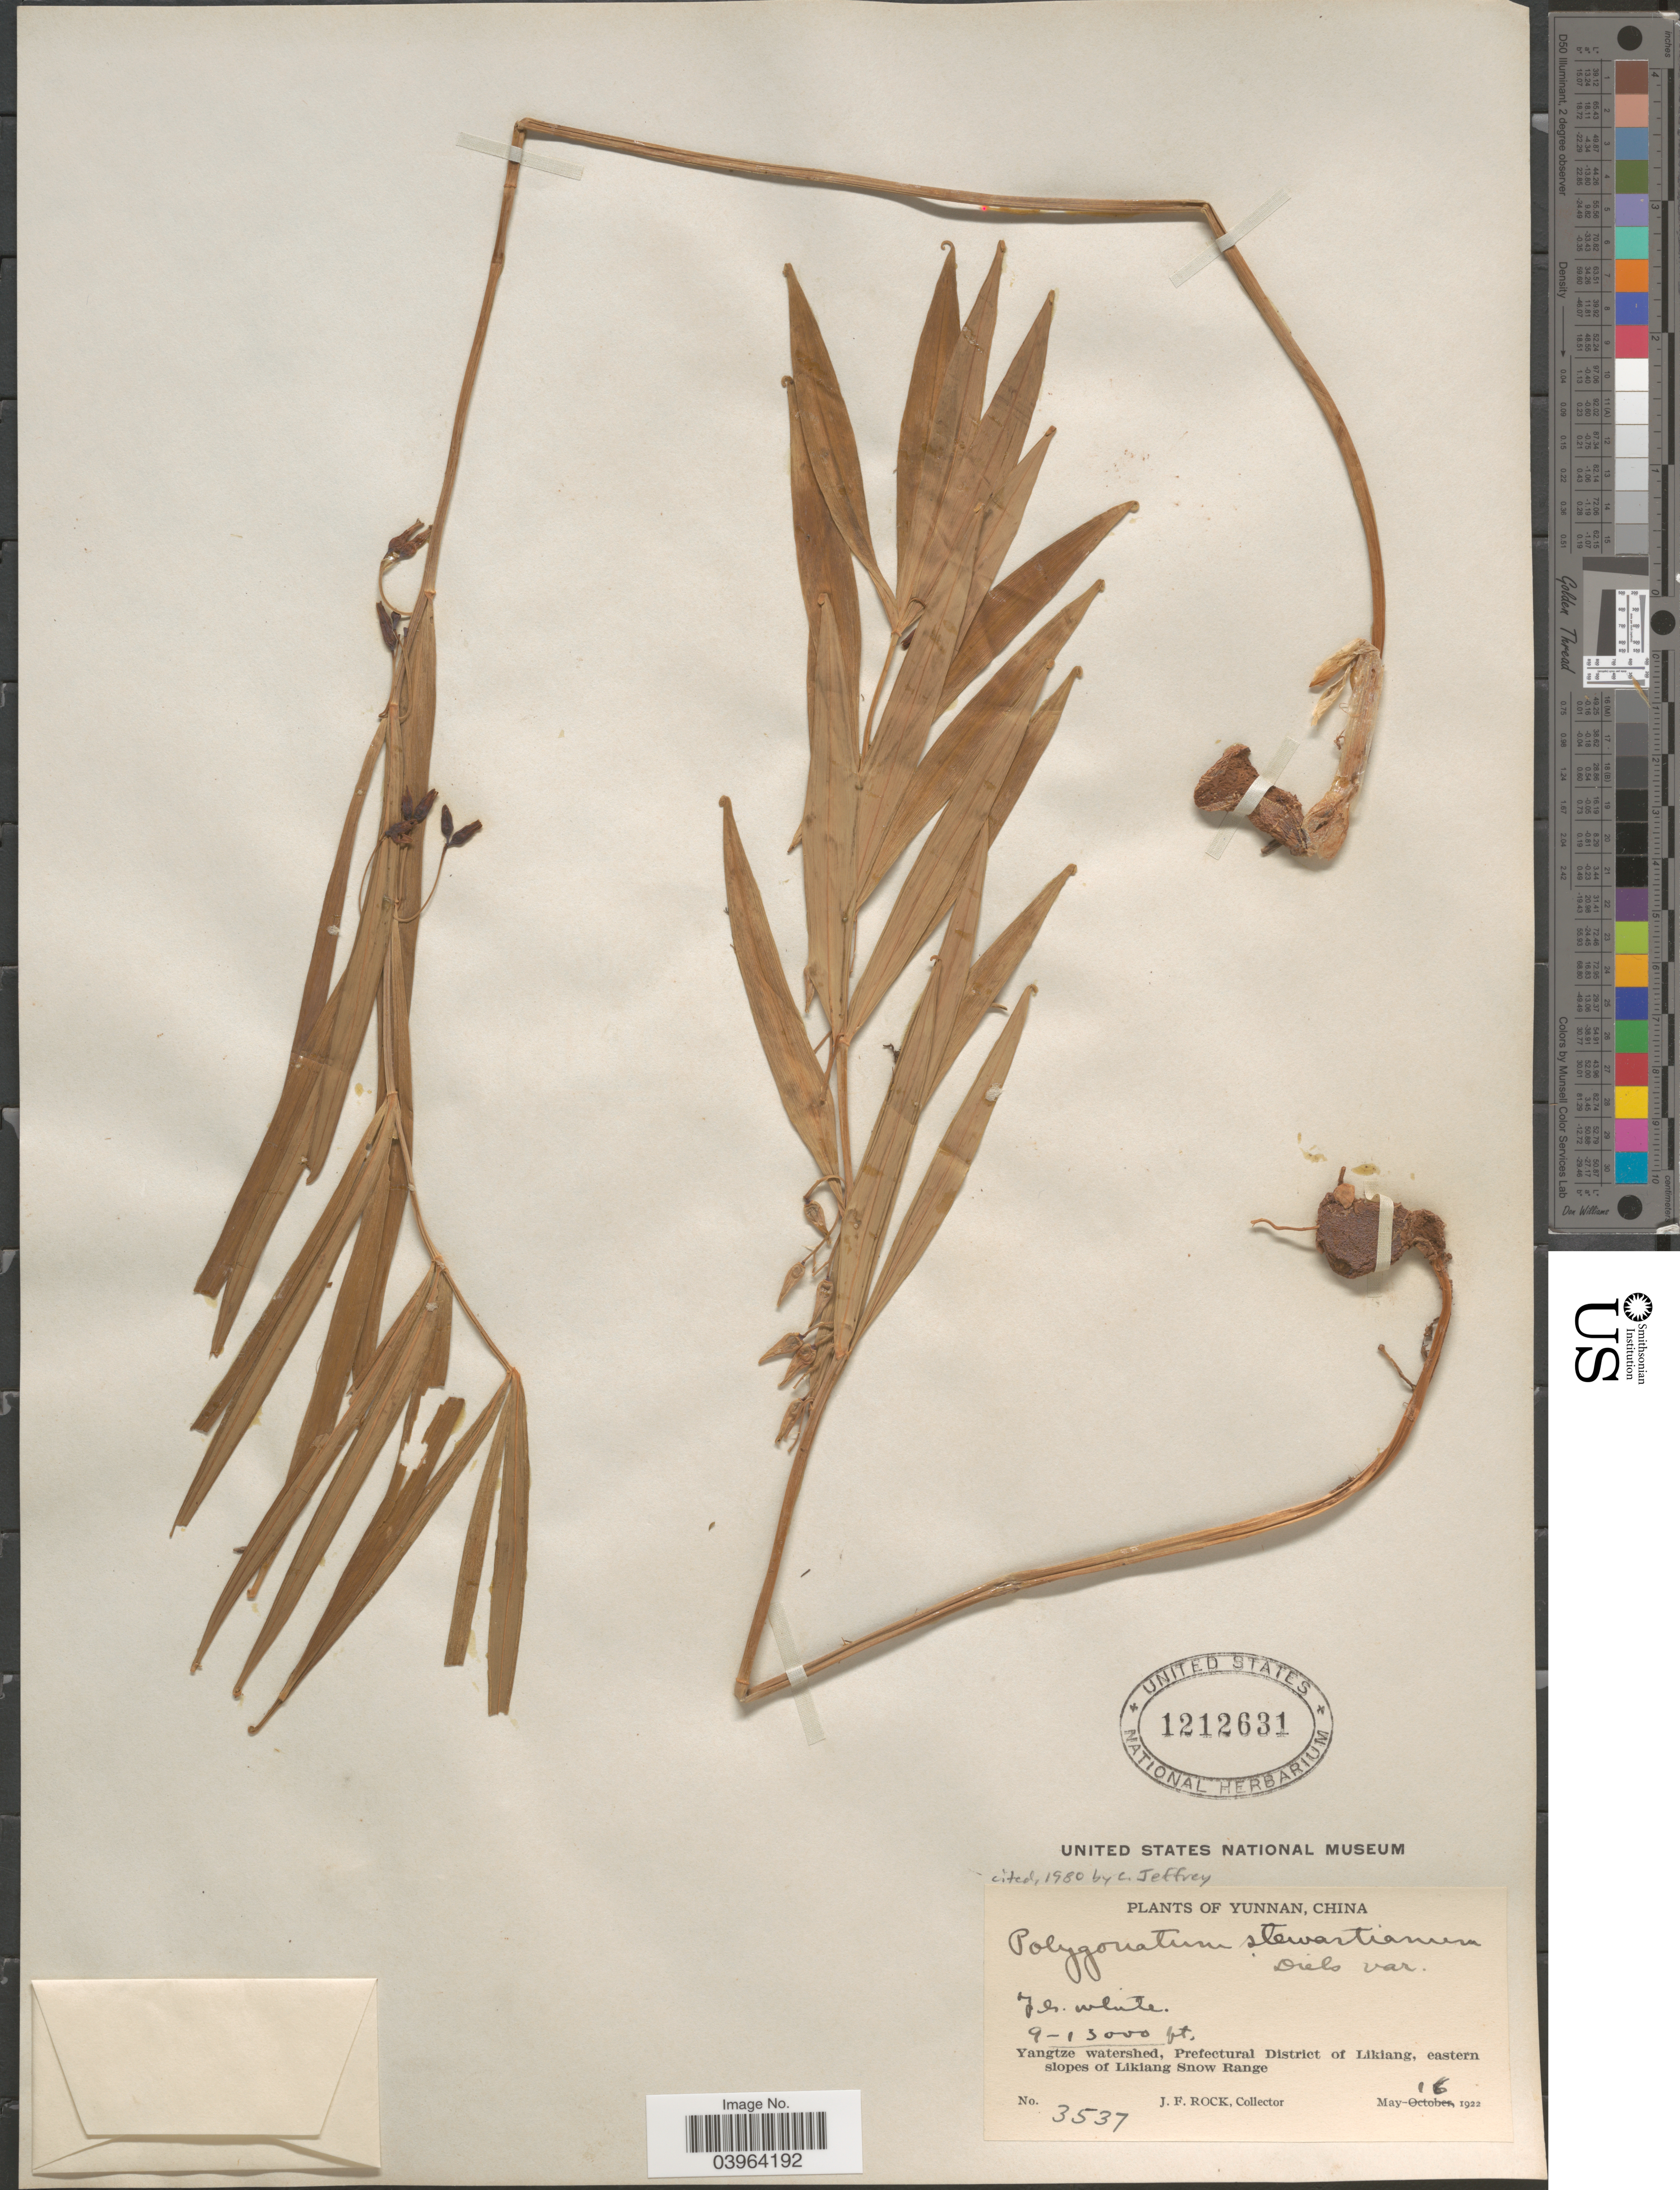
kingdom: Plantae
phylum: Tracheophyta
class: Liliopsida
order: Asparagales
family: Asparagaceae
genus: Polygonatum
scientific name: Polygonatum stewartianum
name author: Diels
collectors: J. Rock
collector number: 3537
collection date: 1922-05-16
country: China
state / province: Yunnan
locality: Yangtze watershed, Prefectural District of Likiang, eastern slopes of Likiang Snow Range.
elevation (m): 2743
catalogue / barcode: US 1212631